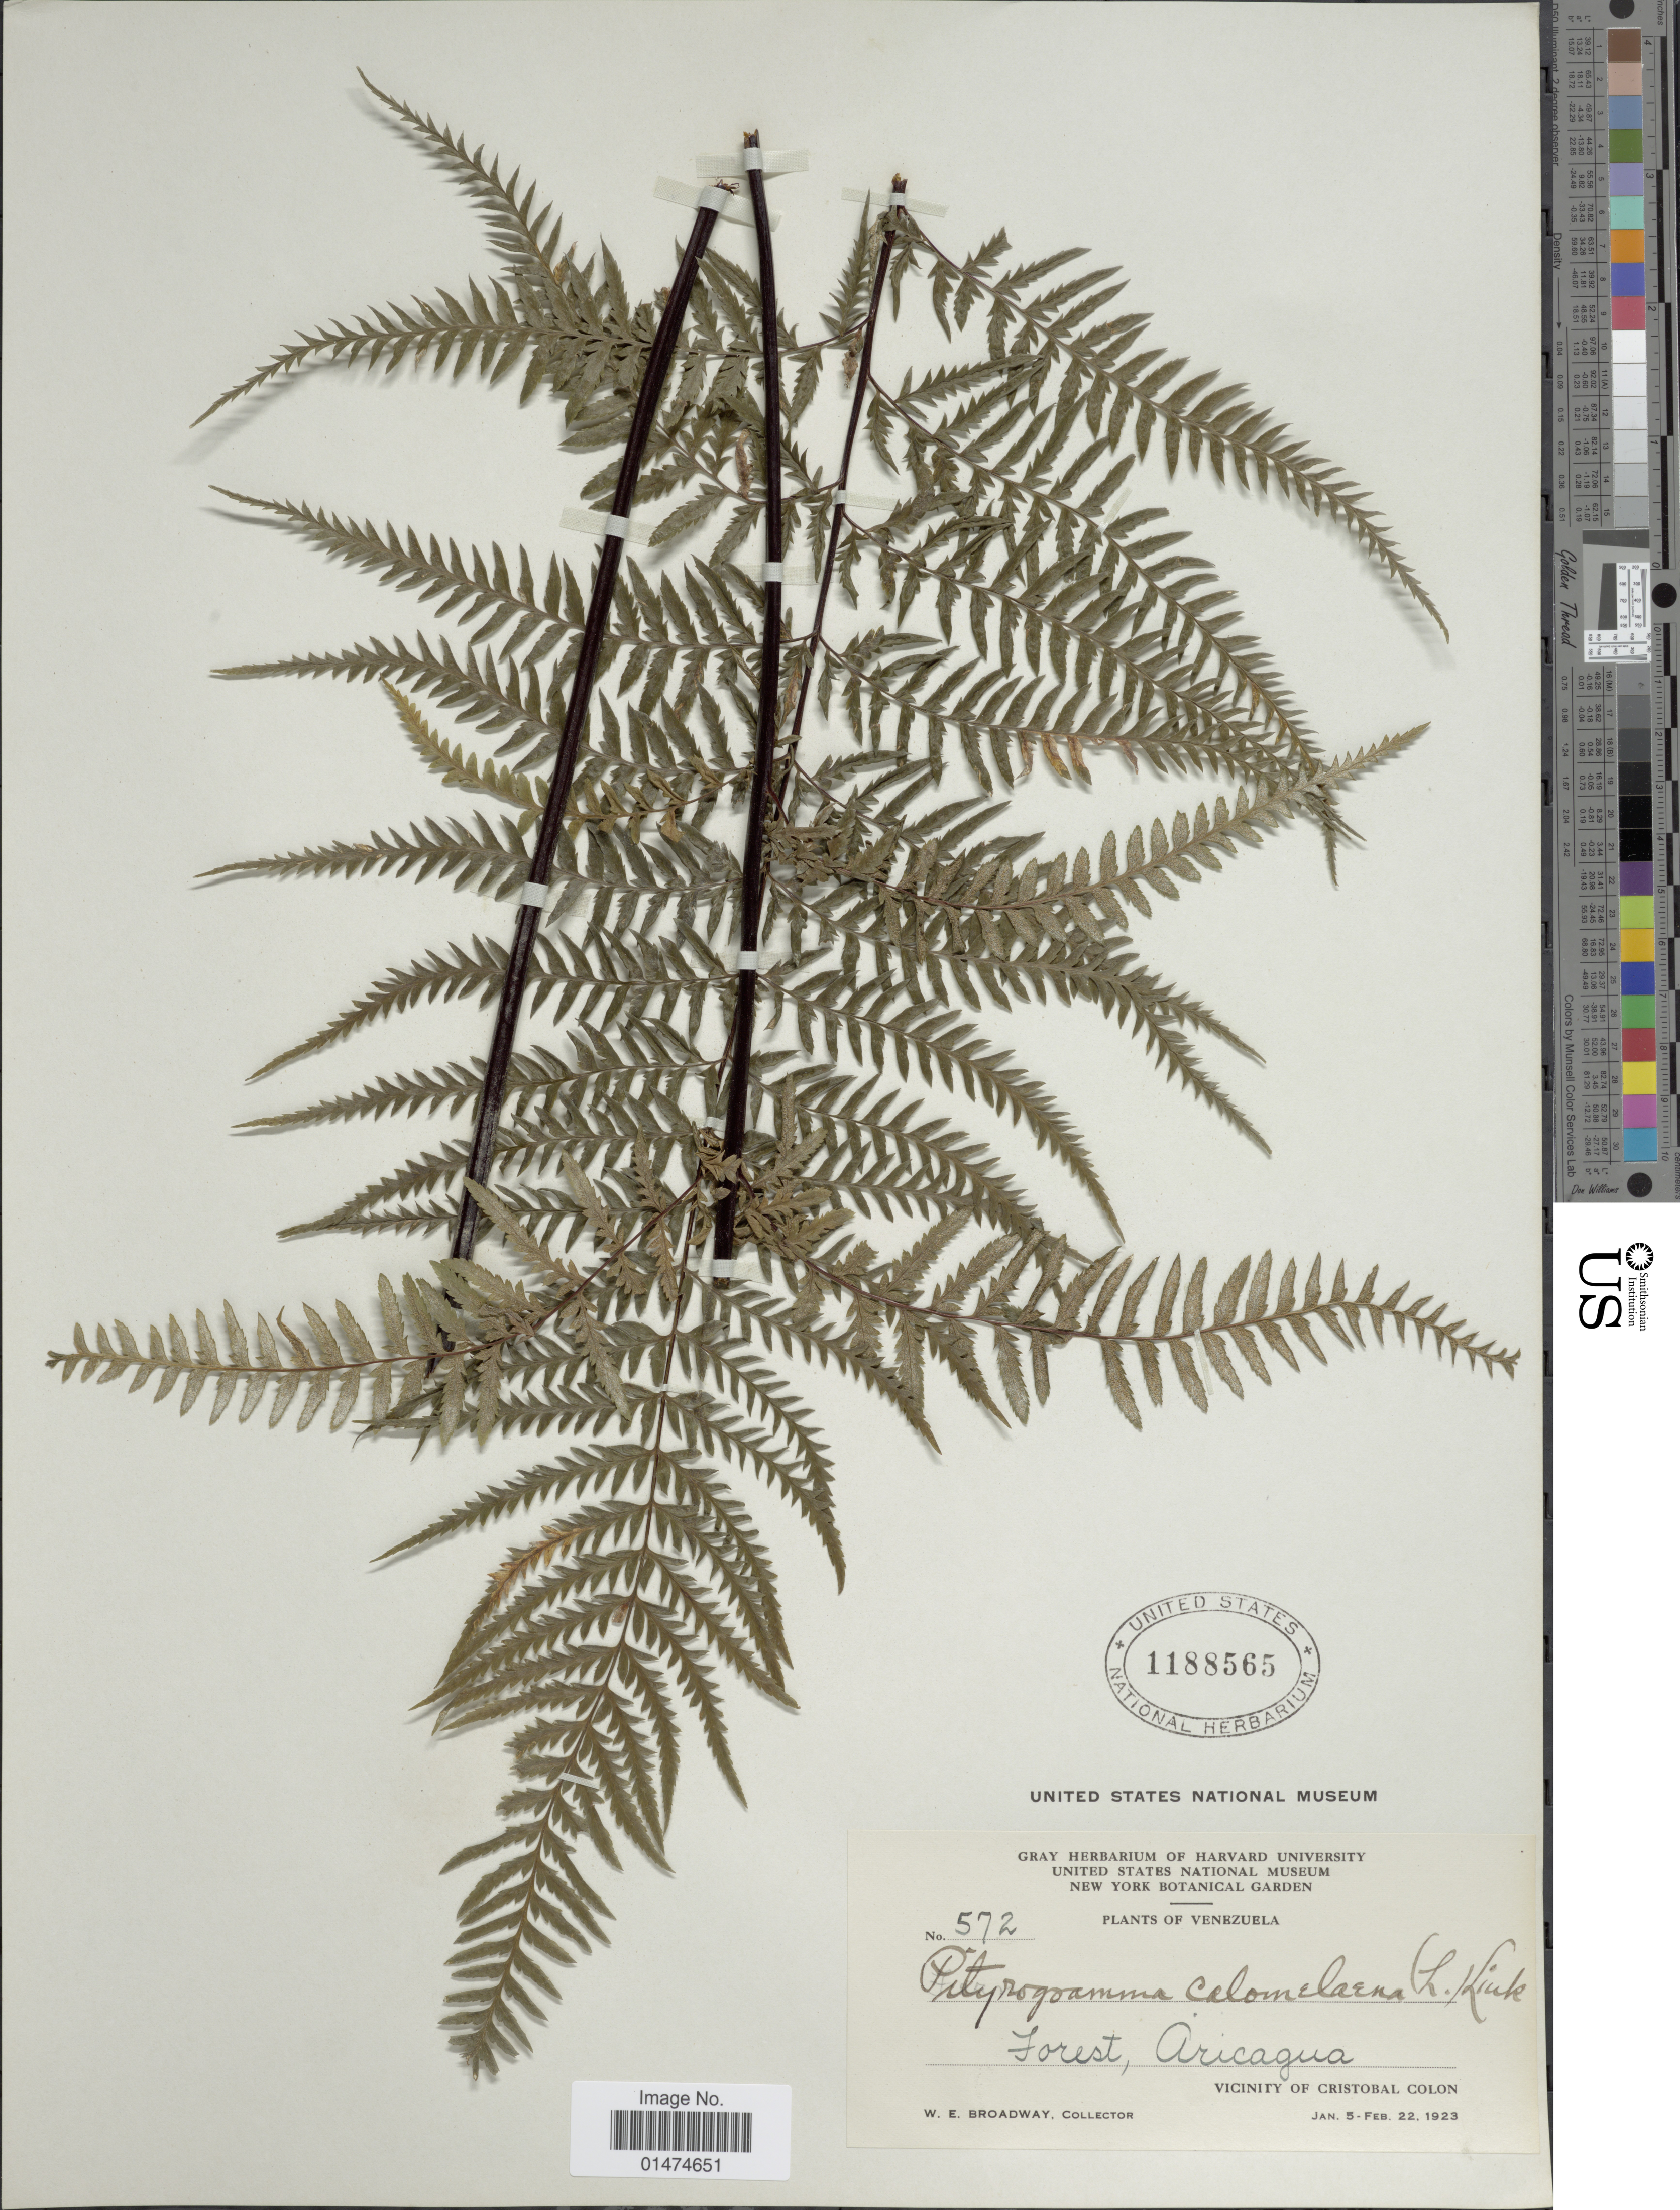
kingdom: Plantae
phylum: Tracheophyta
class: Polypodiopsida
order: Polypodiales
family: Pteridaceae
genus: Pityrogramma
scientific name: Pityrogramma calomelanos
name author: (L.) Link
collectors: W. E. Broadway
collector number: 572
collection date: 1923-01-05/1923-02-22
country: Ecuador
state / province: Colón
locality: Venezuela, Forest, Aricagua. Vicinity of Cristobal.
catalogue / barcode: US 1188565